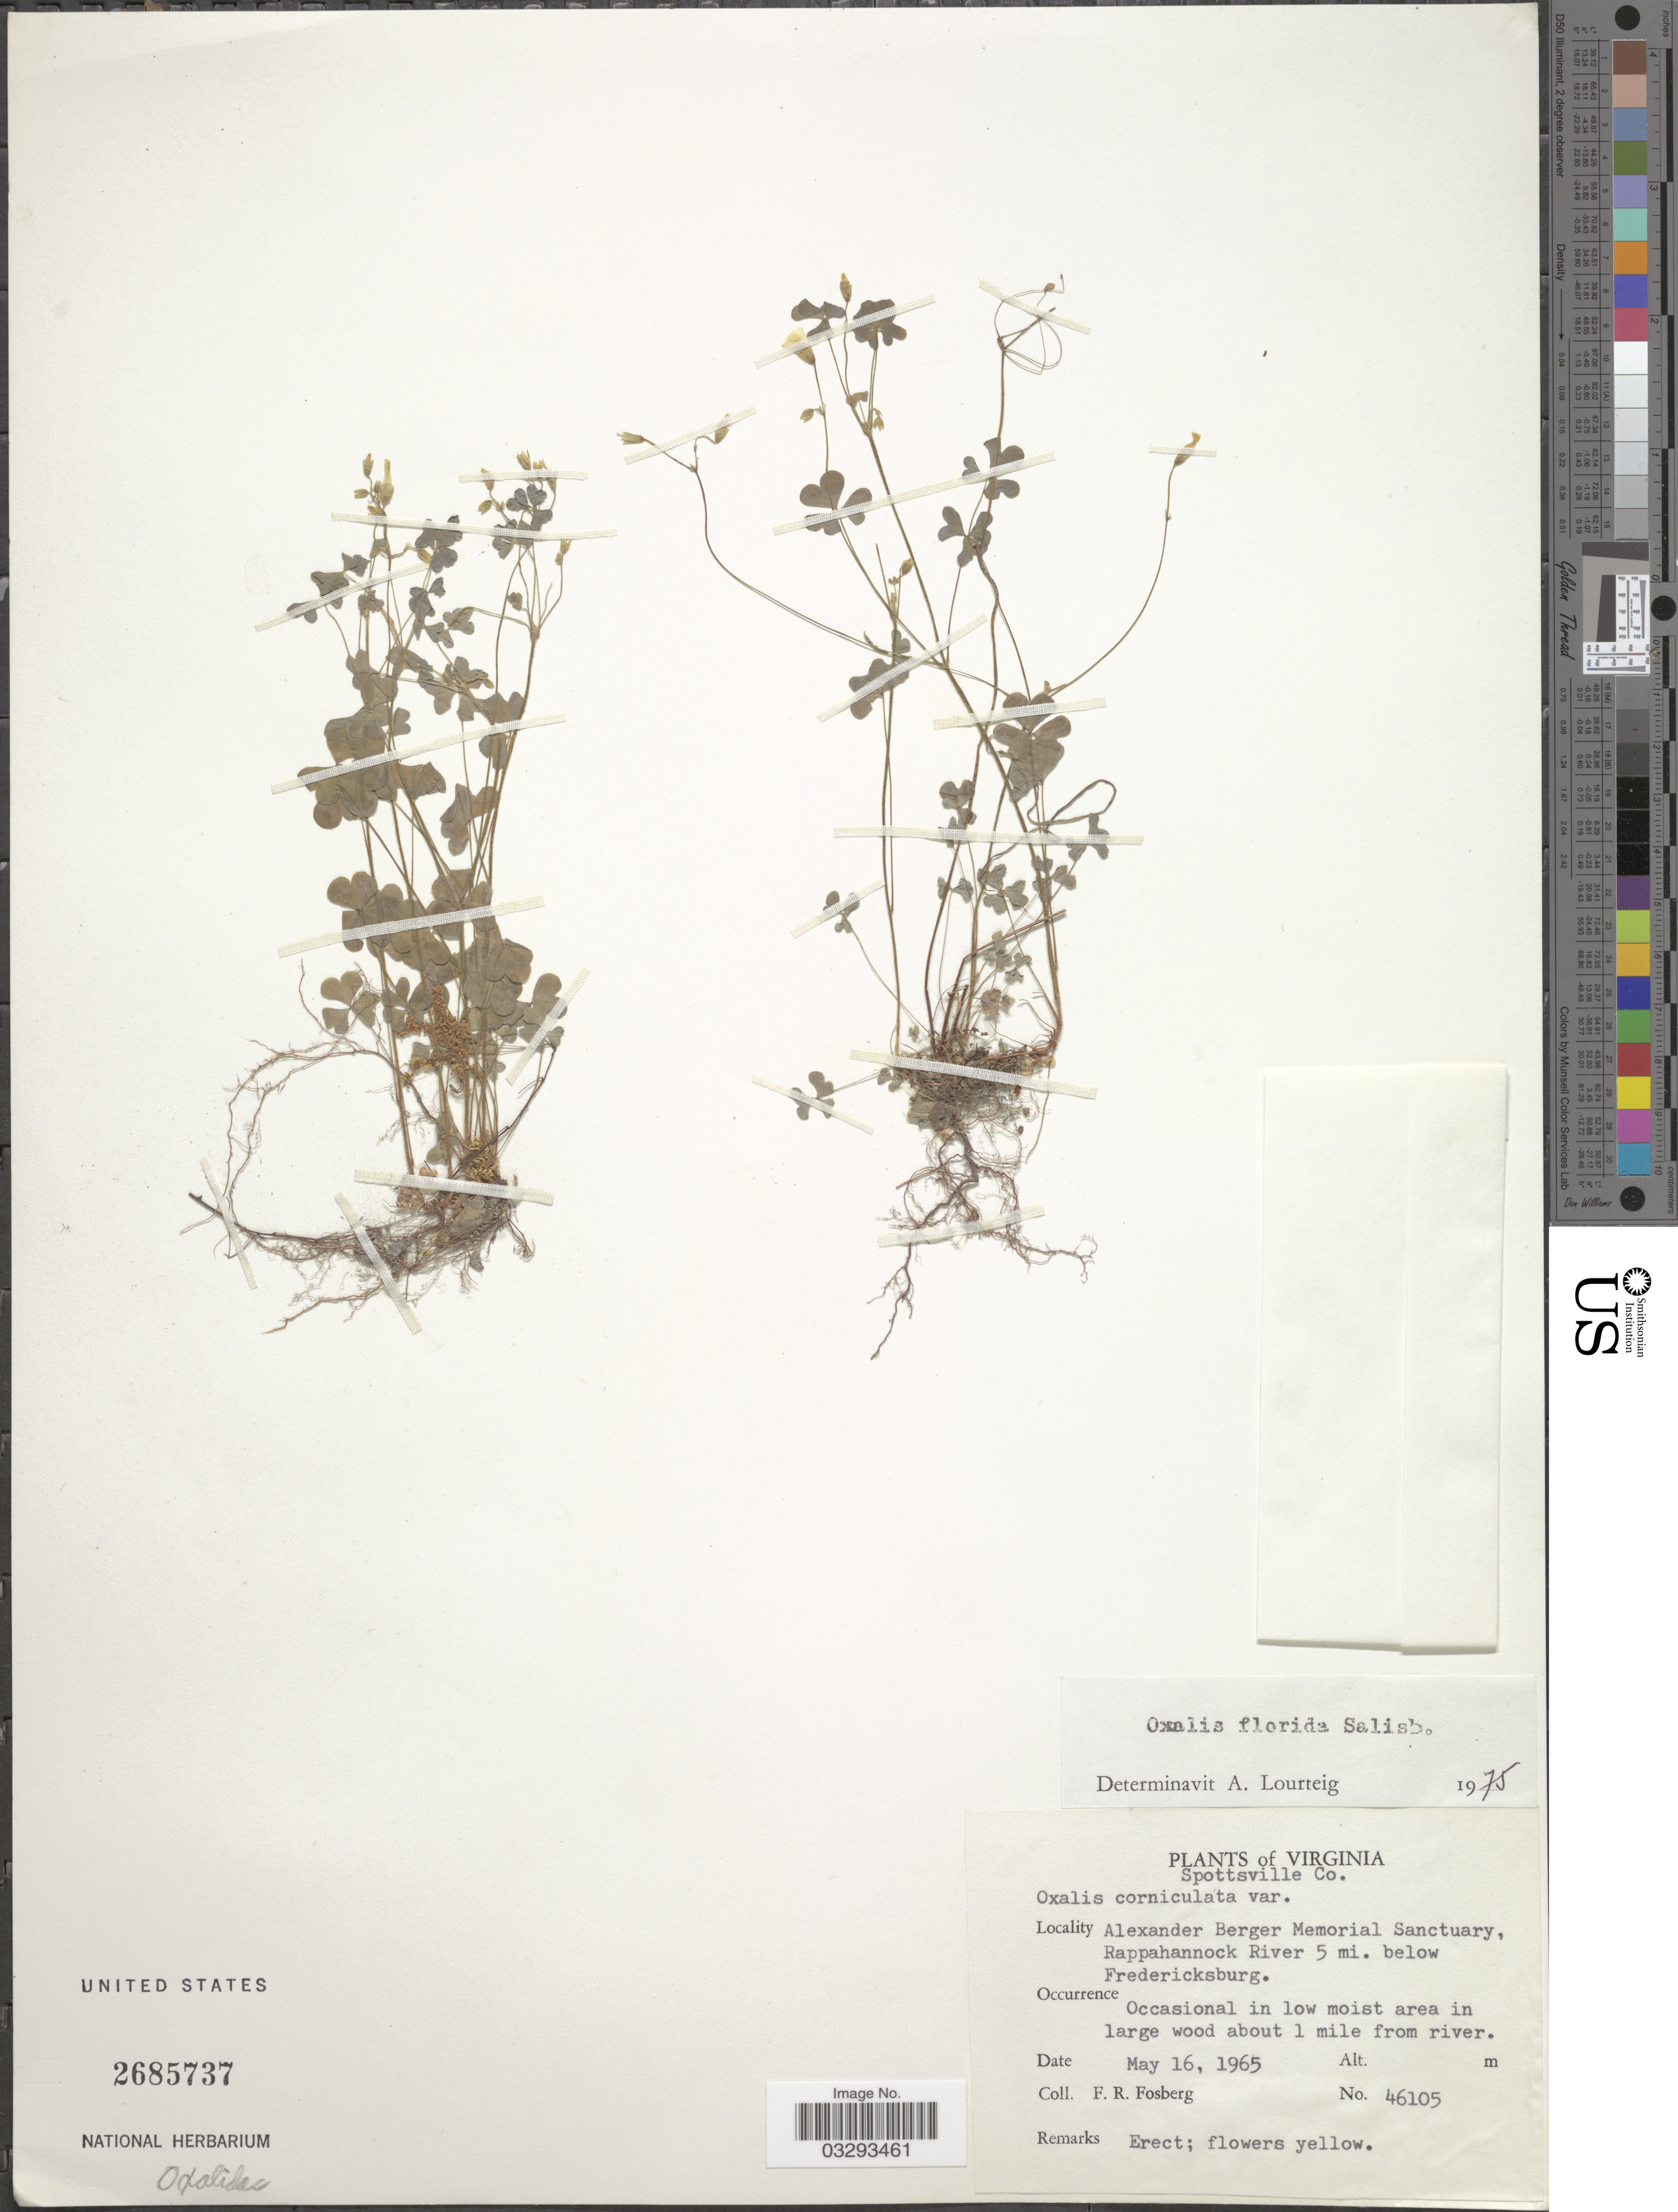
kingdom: Plantae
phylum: Tracheophyta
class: Magnoliopsida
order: Oxalidales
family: Oxalidaceae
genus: Oxalis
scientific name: Oxalis florida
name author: Salisb.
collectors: F. R. Fosberg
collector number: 46105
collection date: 1965-05-16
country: United States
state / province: Virginia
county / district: Spotsylvania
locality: Spottsville Co. Alexander Berger Memorial Sanctuary, Rappahannock River 5 mi. below Fredericksburg.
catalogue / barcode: US 2685737